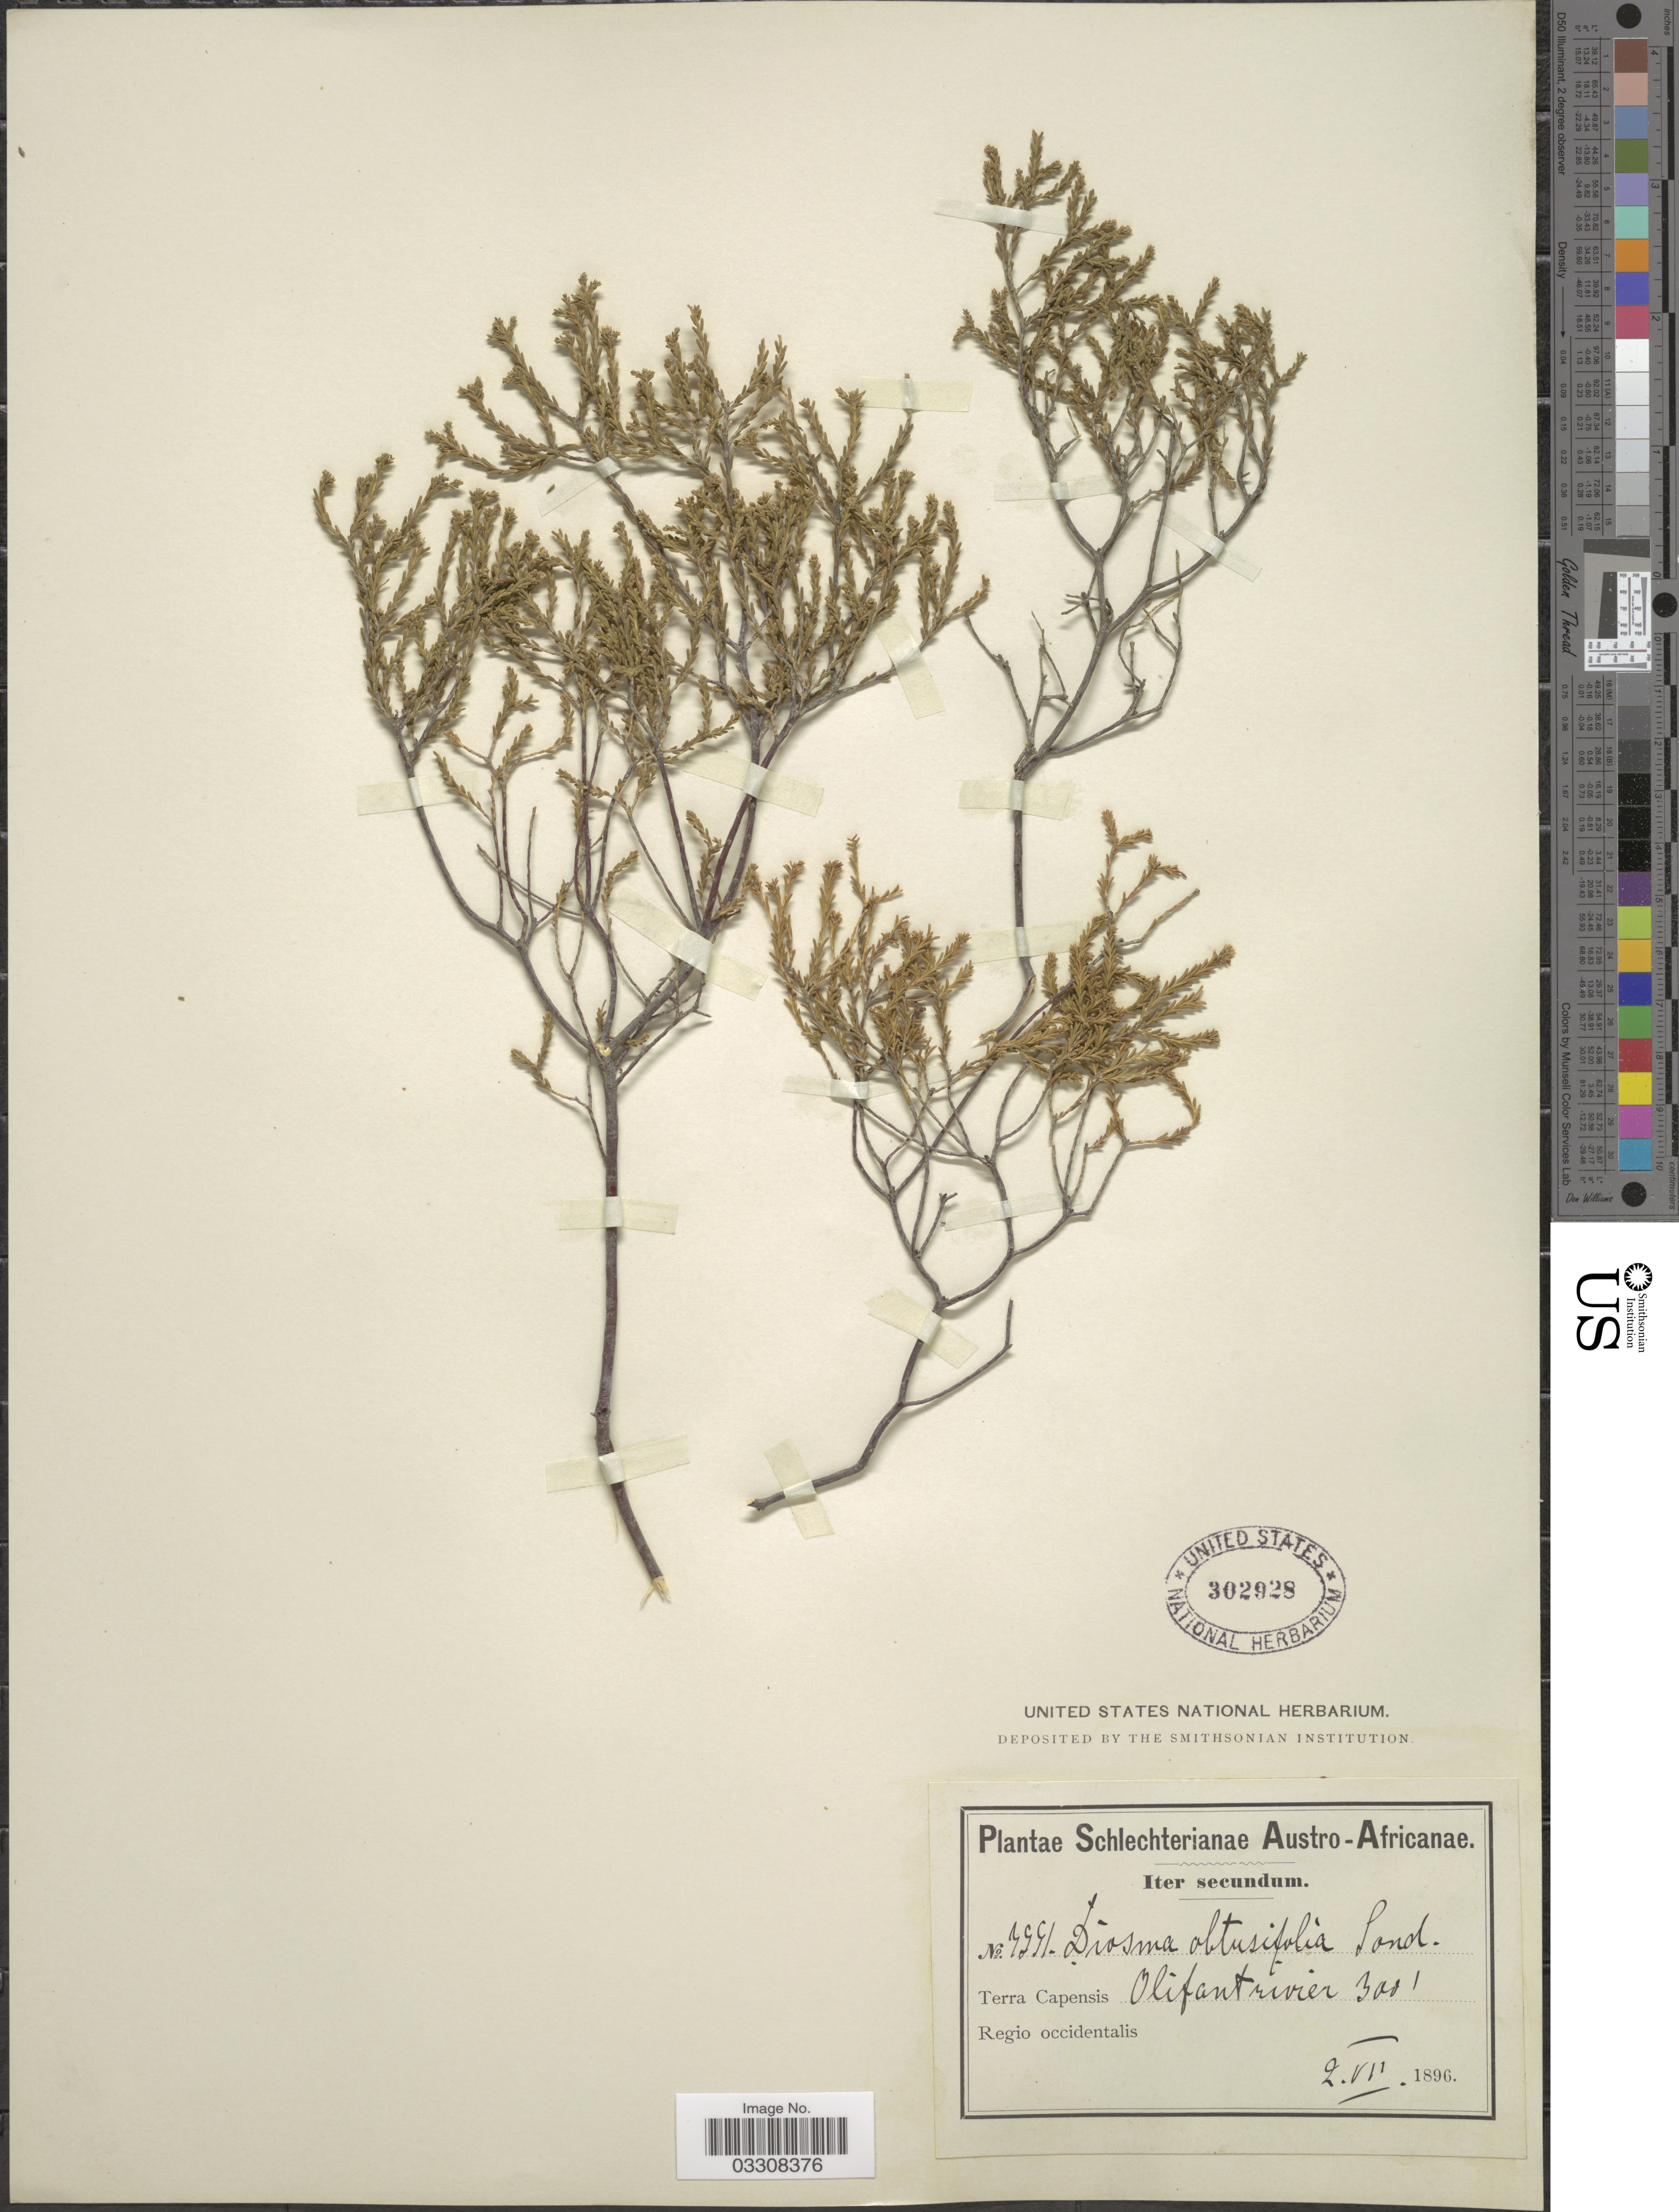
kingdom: Plantae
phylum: Tracheophyta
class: Magnoliopsida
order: Sapindales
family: Rutaceae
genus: Diosma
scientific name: Diosma obtusifolia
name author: Sond.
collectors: Schlechter, --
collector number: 7991*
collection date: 1896-07-02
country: South Africa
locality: Austro-Africanae. Terra Capensis Olifant river. Regio occidentalis.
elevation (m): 91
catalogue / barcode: US 302928